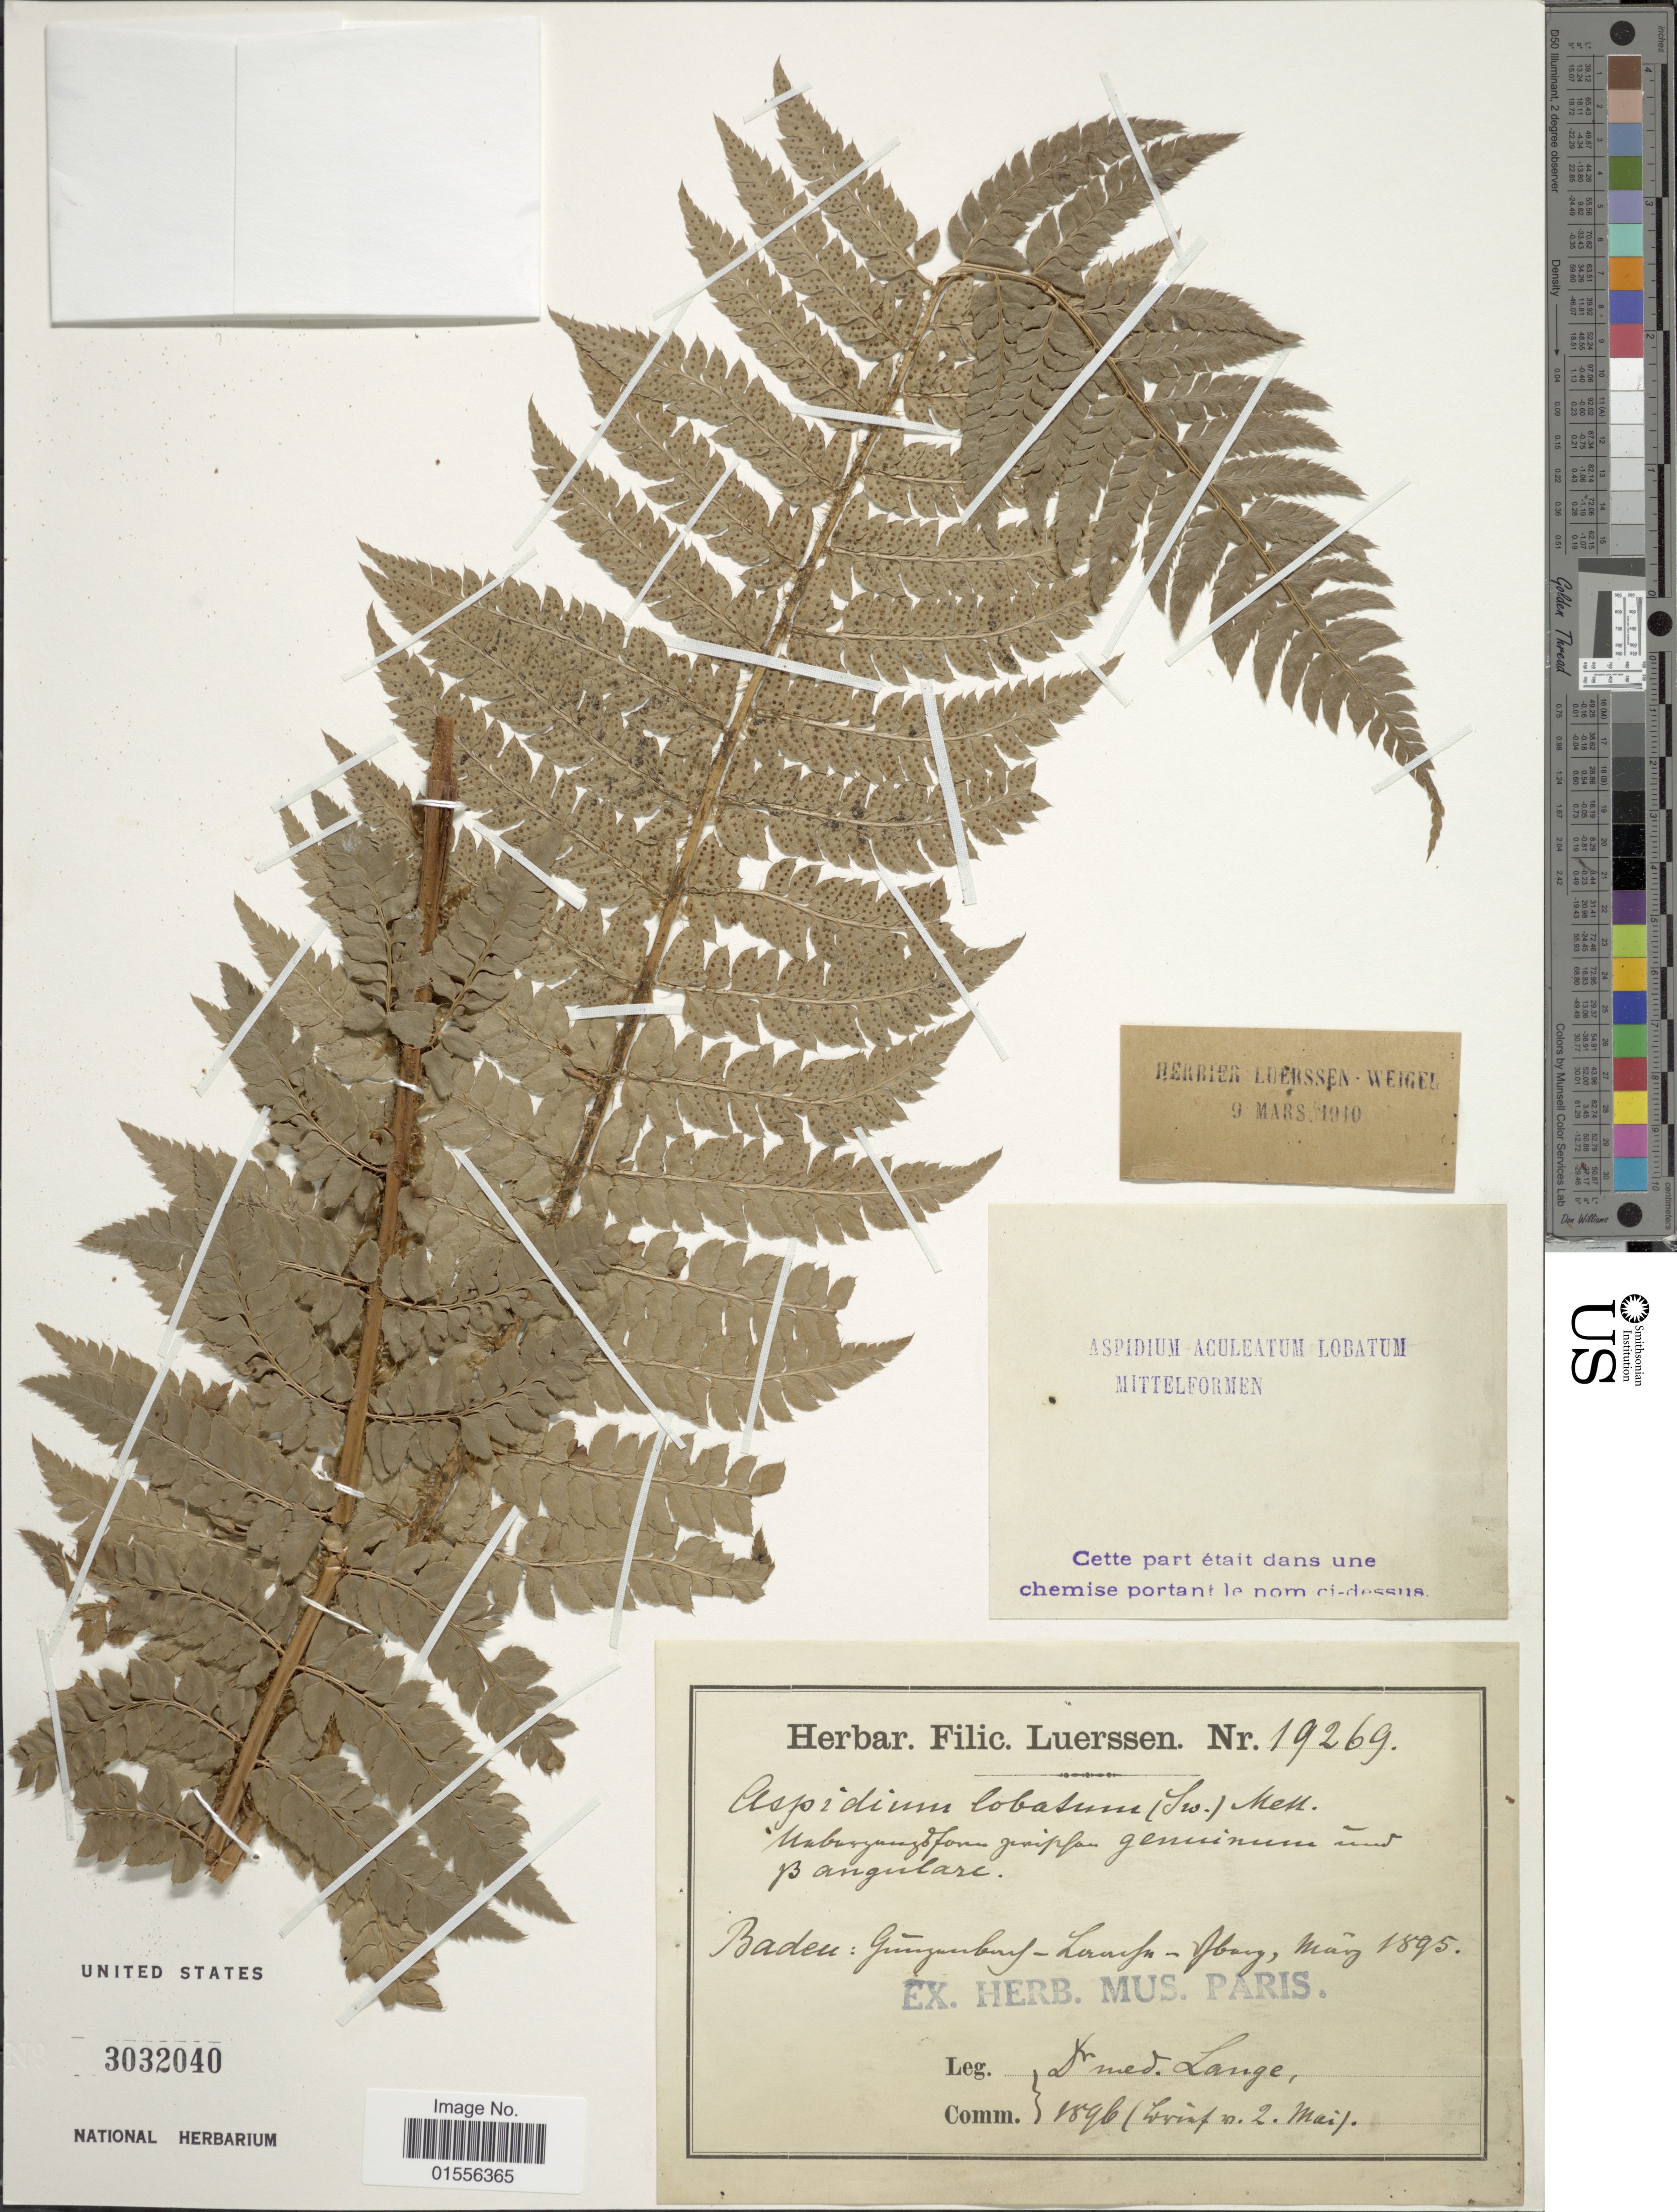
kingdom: Plantae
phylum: Tracheophyta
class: Polypodiopsida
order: Polypodiales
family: Dryopteridaceae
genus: Polystichum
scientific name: Polystichum aculeatum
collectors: -- Lange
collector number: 19269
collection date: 1895-03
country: Germany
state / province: Baden-Württemberg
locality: Baden: [illegible text]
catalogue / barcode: US 3032040